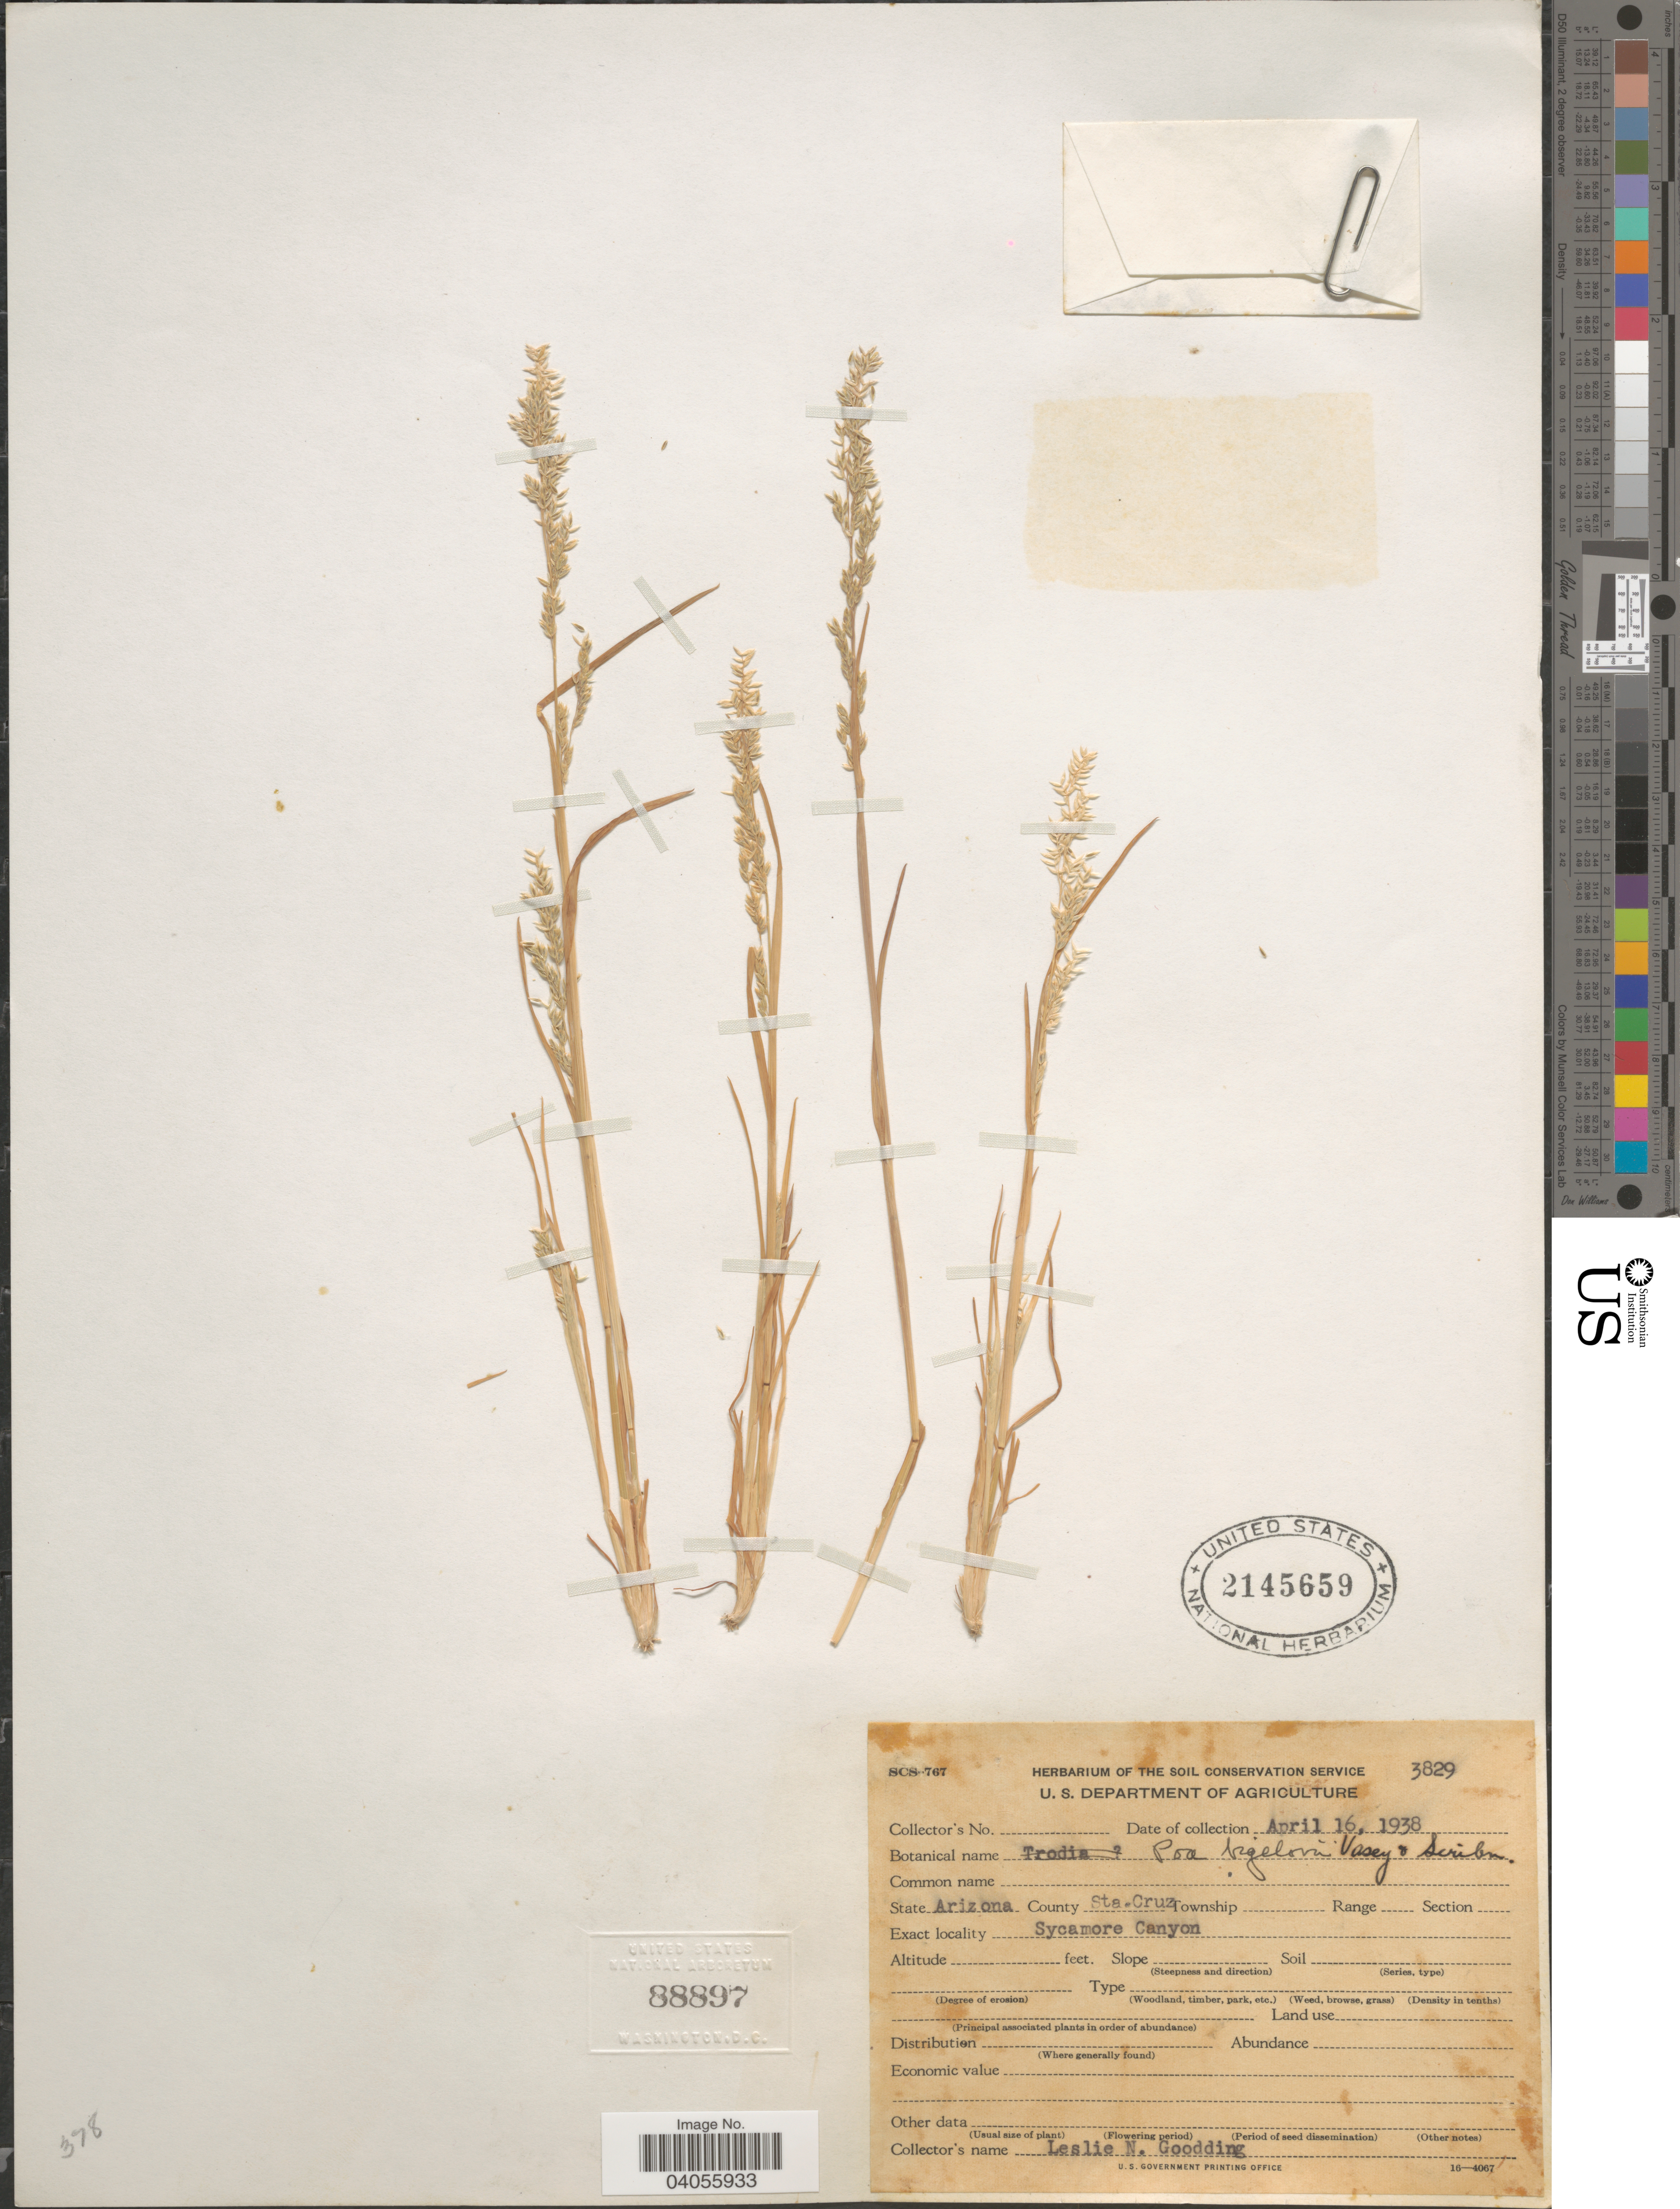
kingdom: Plantae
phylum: Tracheophyta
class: Liliopsida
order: Poales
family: Poaceae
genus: Poa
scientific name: Poa bigelovii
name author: Vasey & Scribn.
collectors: L. Gooding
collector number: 3829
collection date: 1938-04-16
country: United States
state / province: Arizona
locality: County Sta-Cruz. Sycamore Canyon.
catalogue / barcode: US 2145659